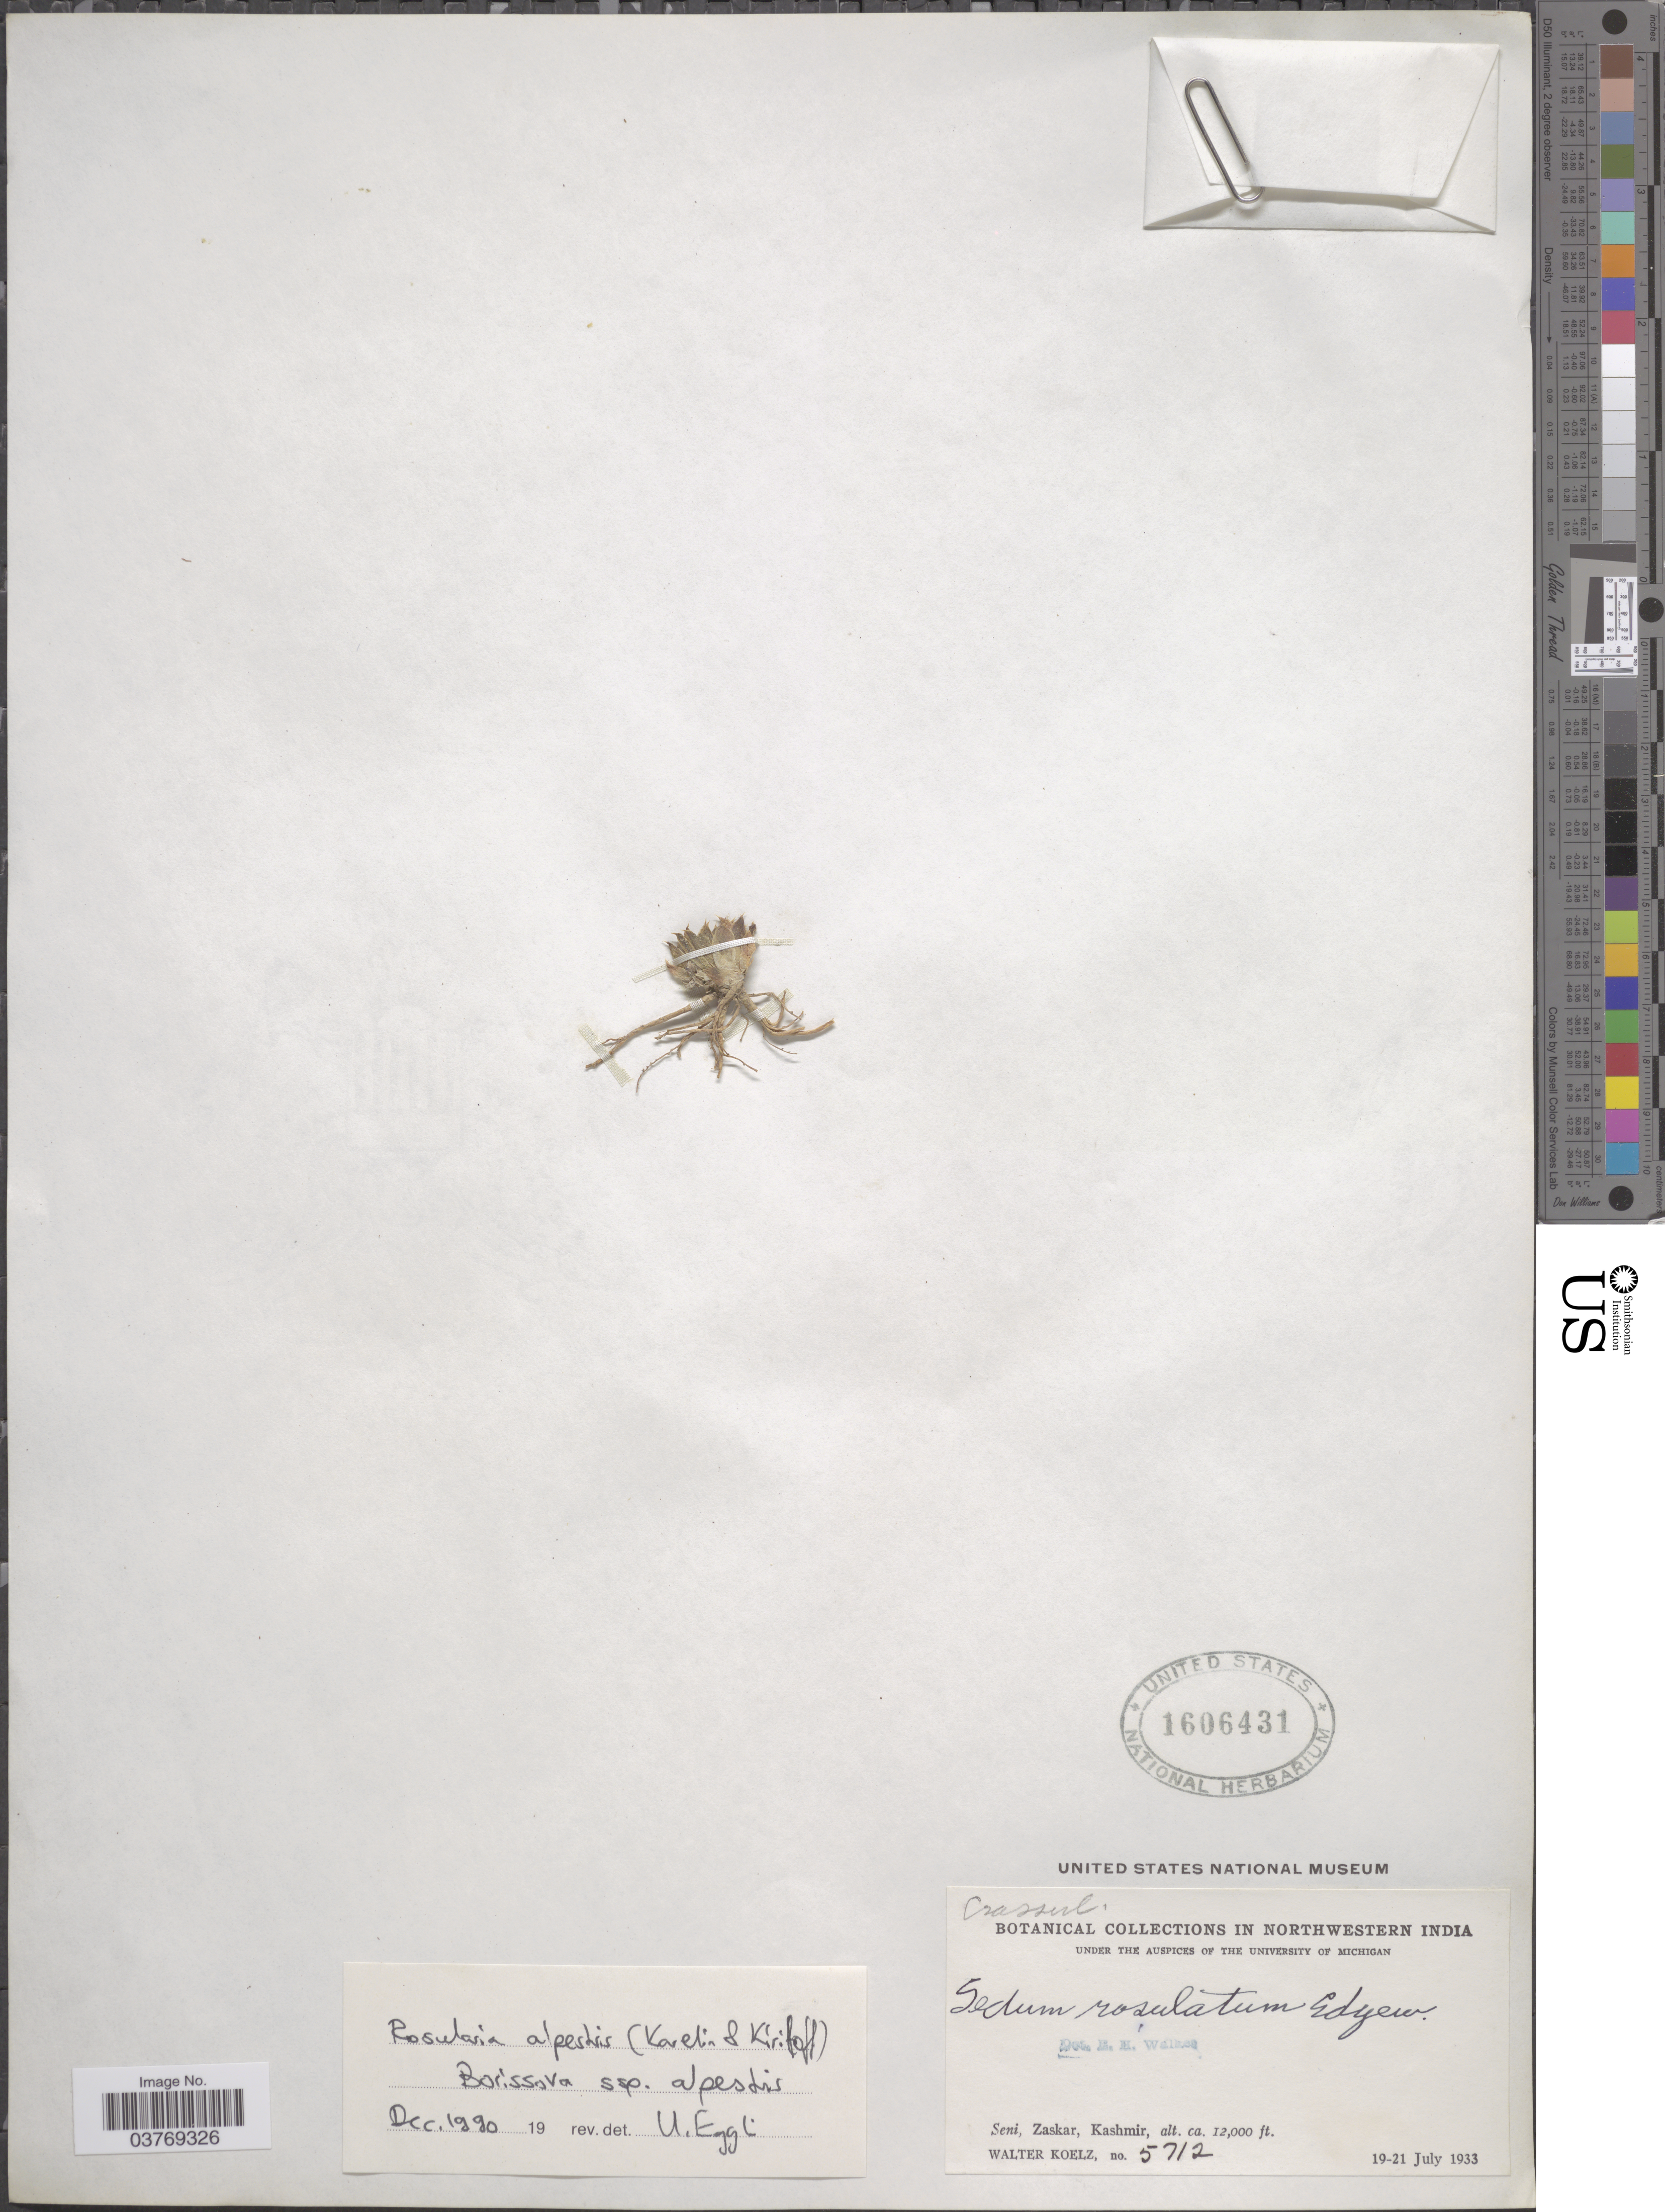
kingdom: Plantae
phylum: Tracheophyta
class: Magnoliopsida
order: Saxifragales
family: Crassulaceae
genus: Rosularia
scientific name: Rosularia alpestris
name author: (Kar. & Kir.) Boriss.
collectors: W. N. Koelz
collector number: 5712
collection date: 1933-07-19/1933-07-21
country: India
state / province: Jammu and Kashmir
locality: Northwestern India. Seni, Zaskar, Kashmir.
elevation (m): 3658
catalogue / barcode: US 1606431